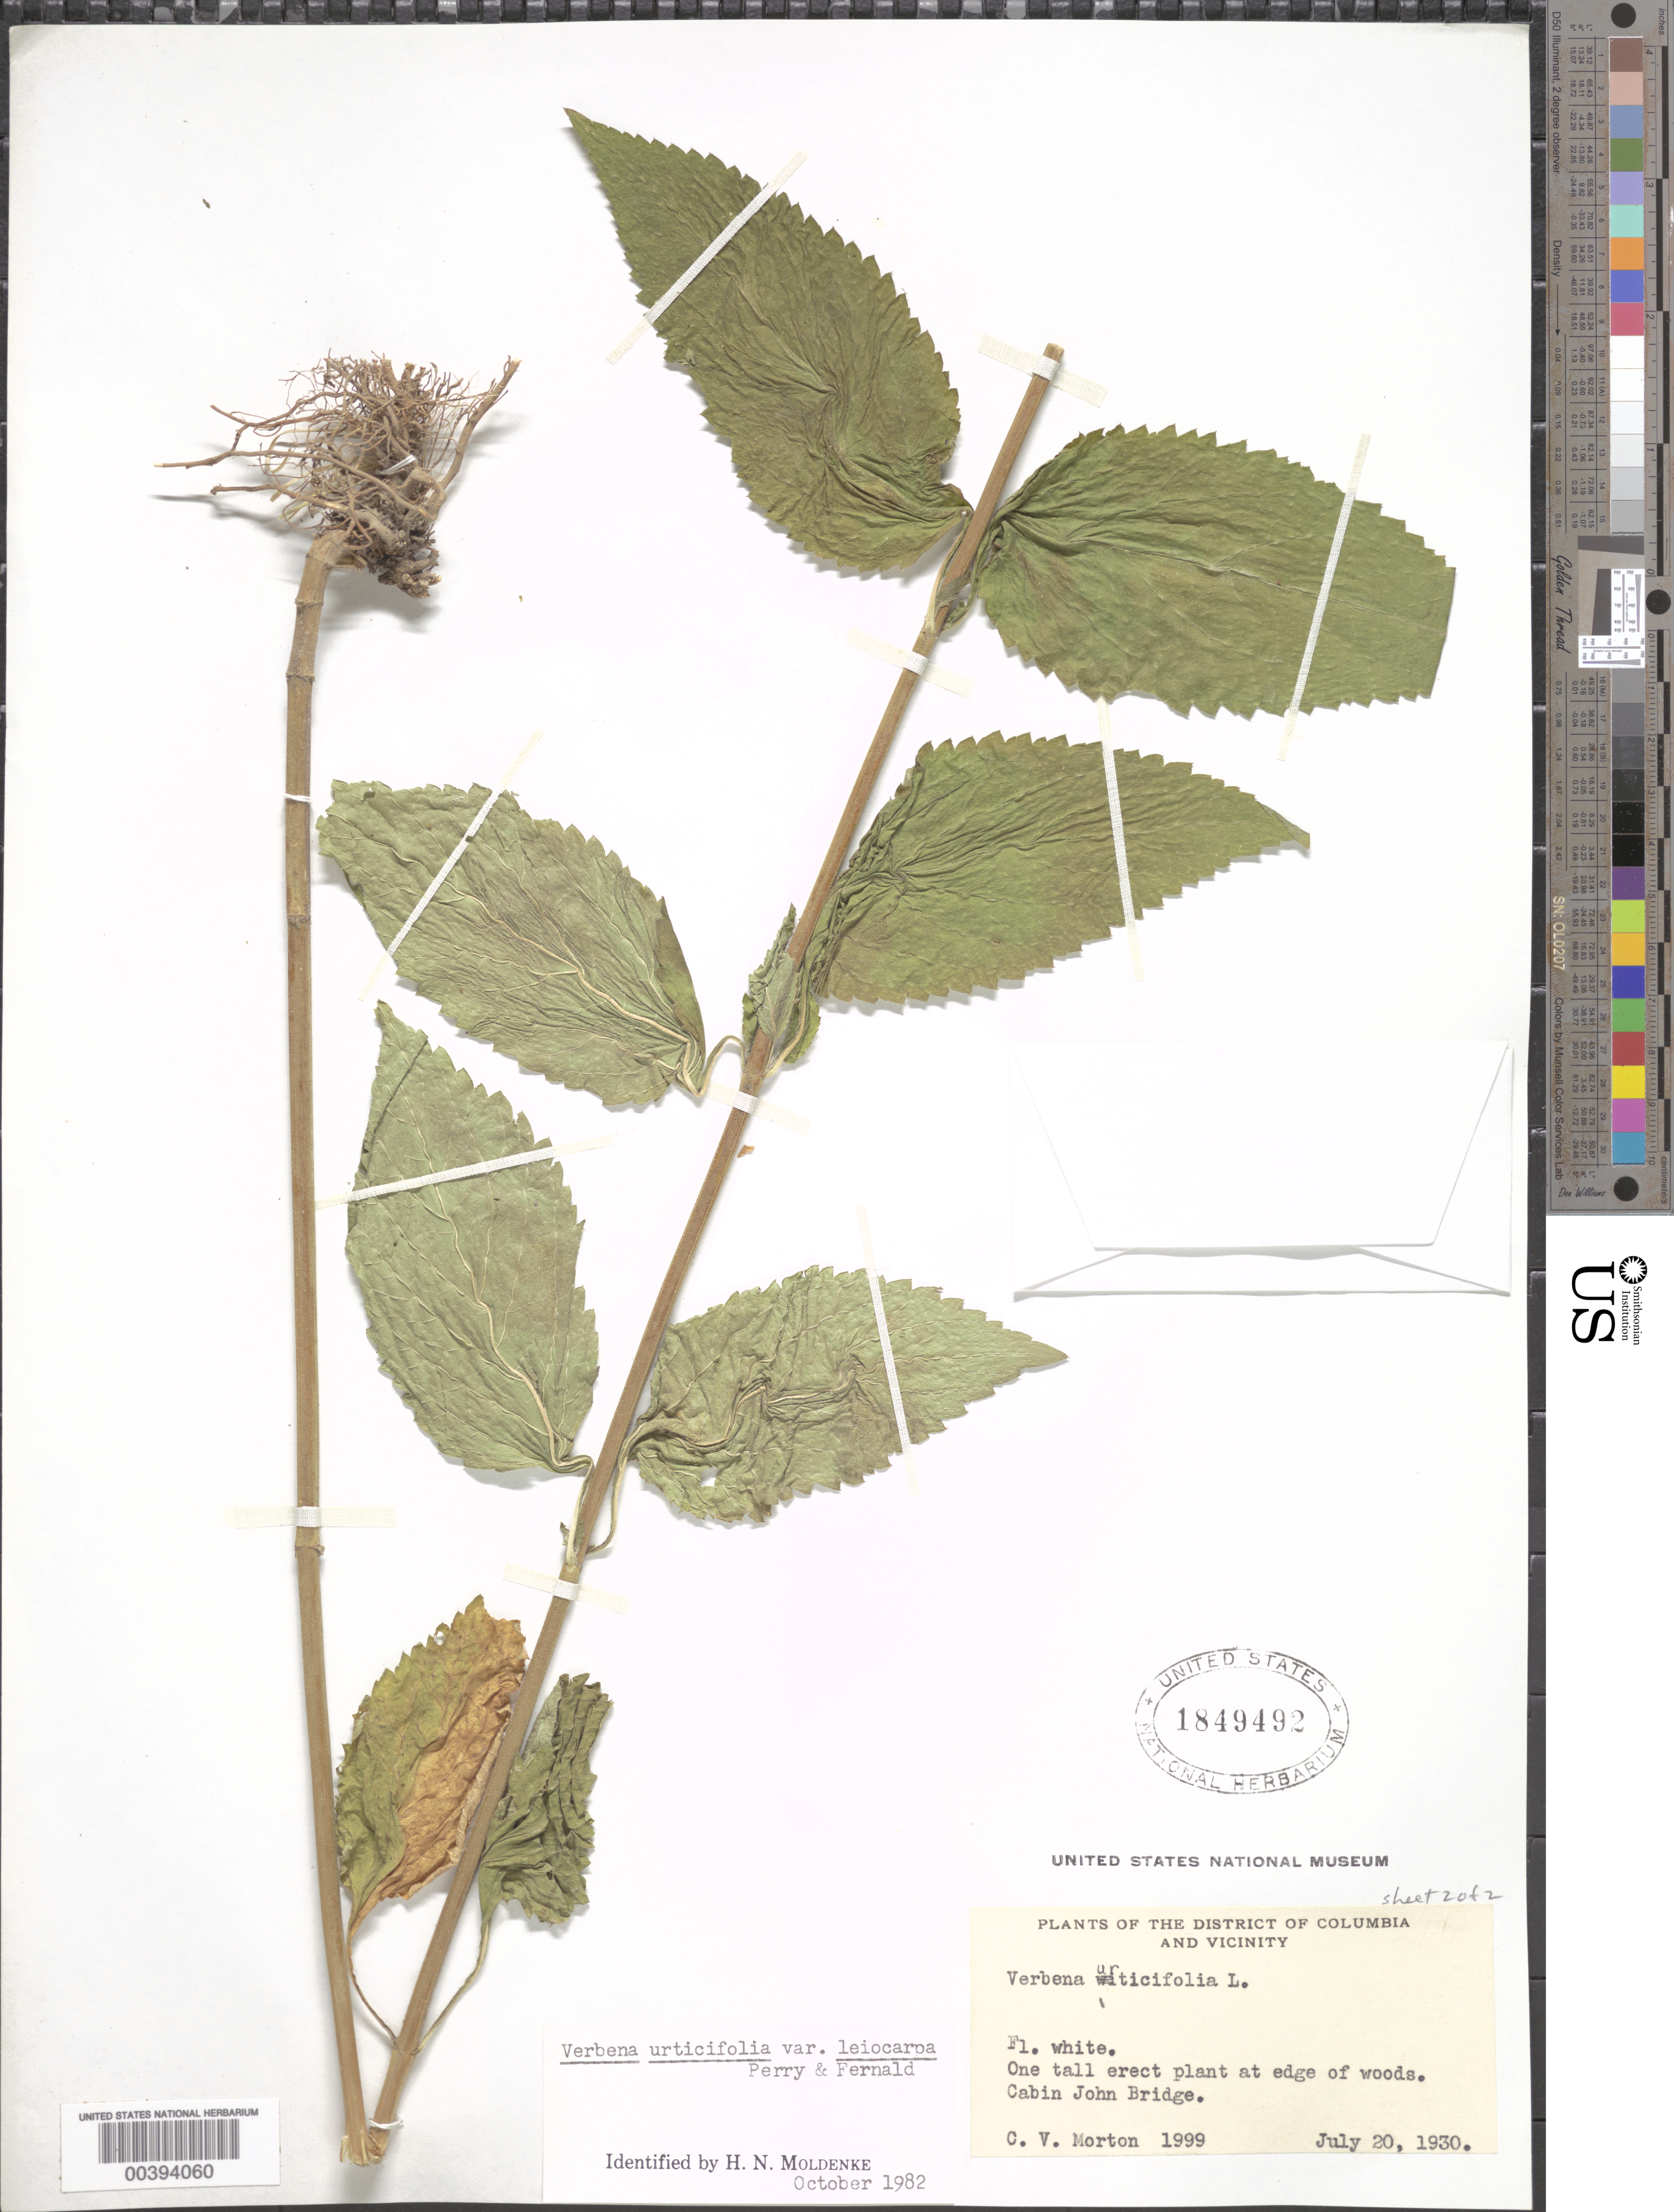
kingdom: Plantae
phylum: Tracheophyta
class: Magnoliopsida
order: Lamiales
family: Verbenaceae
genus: Verbena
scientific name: Verbena urticifolia var. leiocarpa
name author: L.M. Perry & Fernald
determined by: Moldenke, H. N.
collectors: C. V. Morton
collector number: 1999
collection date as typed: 20 Jul 1930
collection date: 1930-07-20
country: United States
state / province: Maryland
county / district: Montgomery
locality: Cabin John Bridge C. & O. Canal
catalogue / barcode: US 1849492